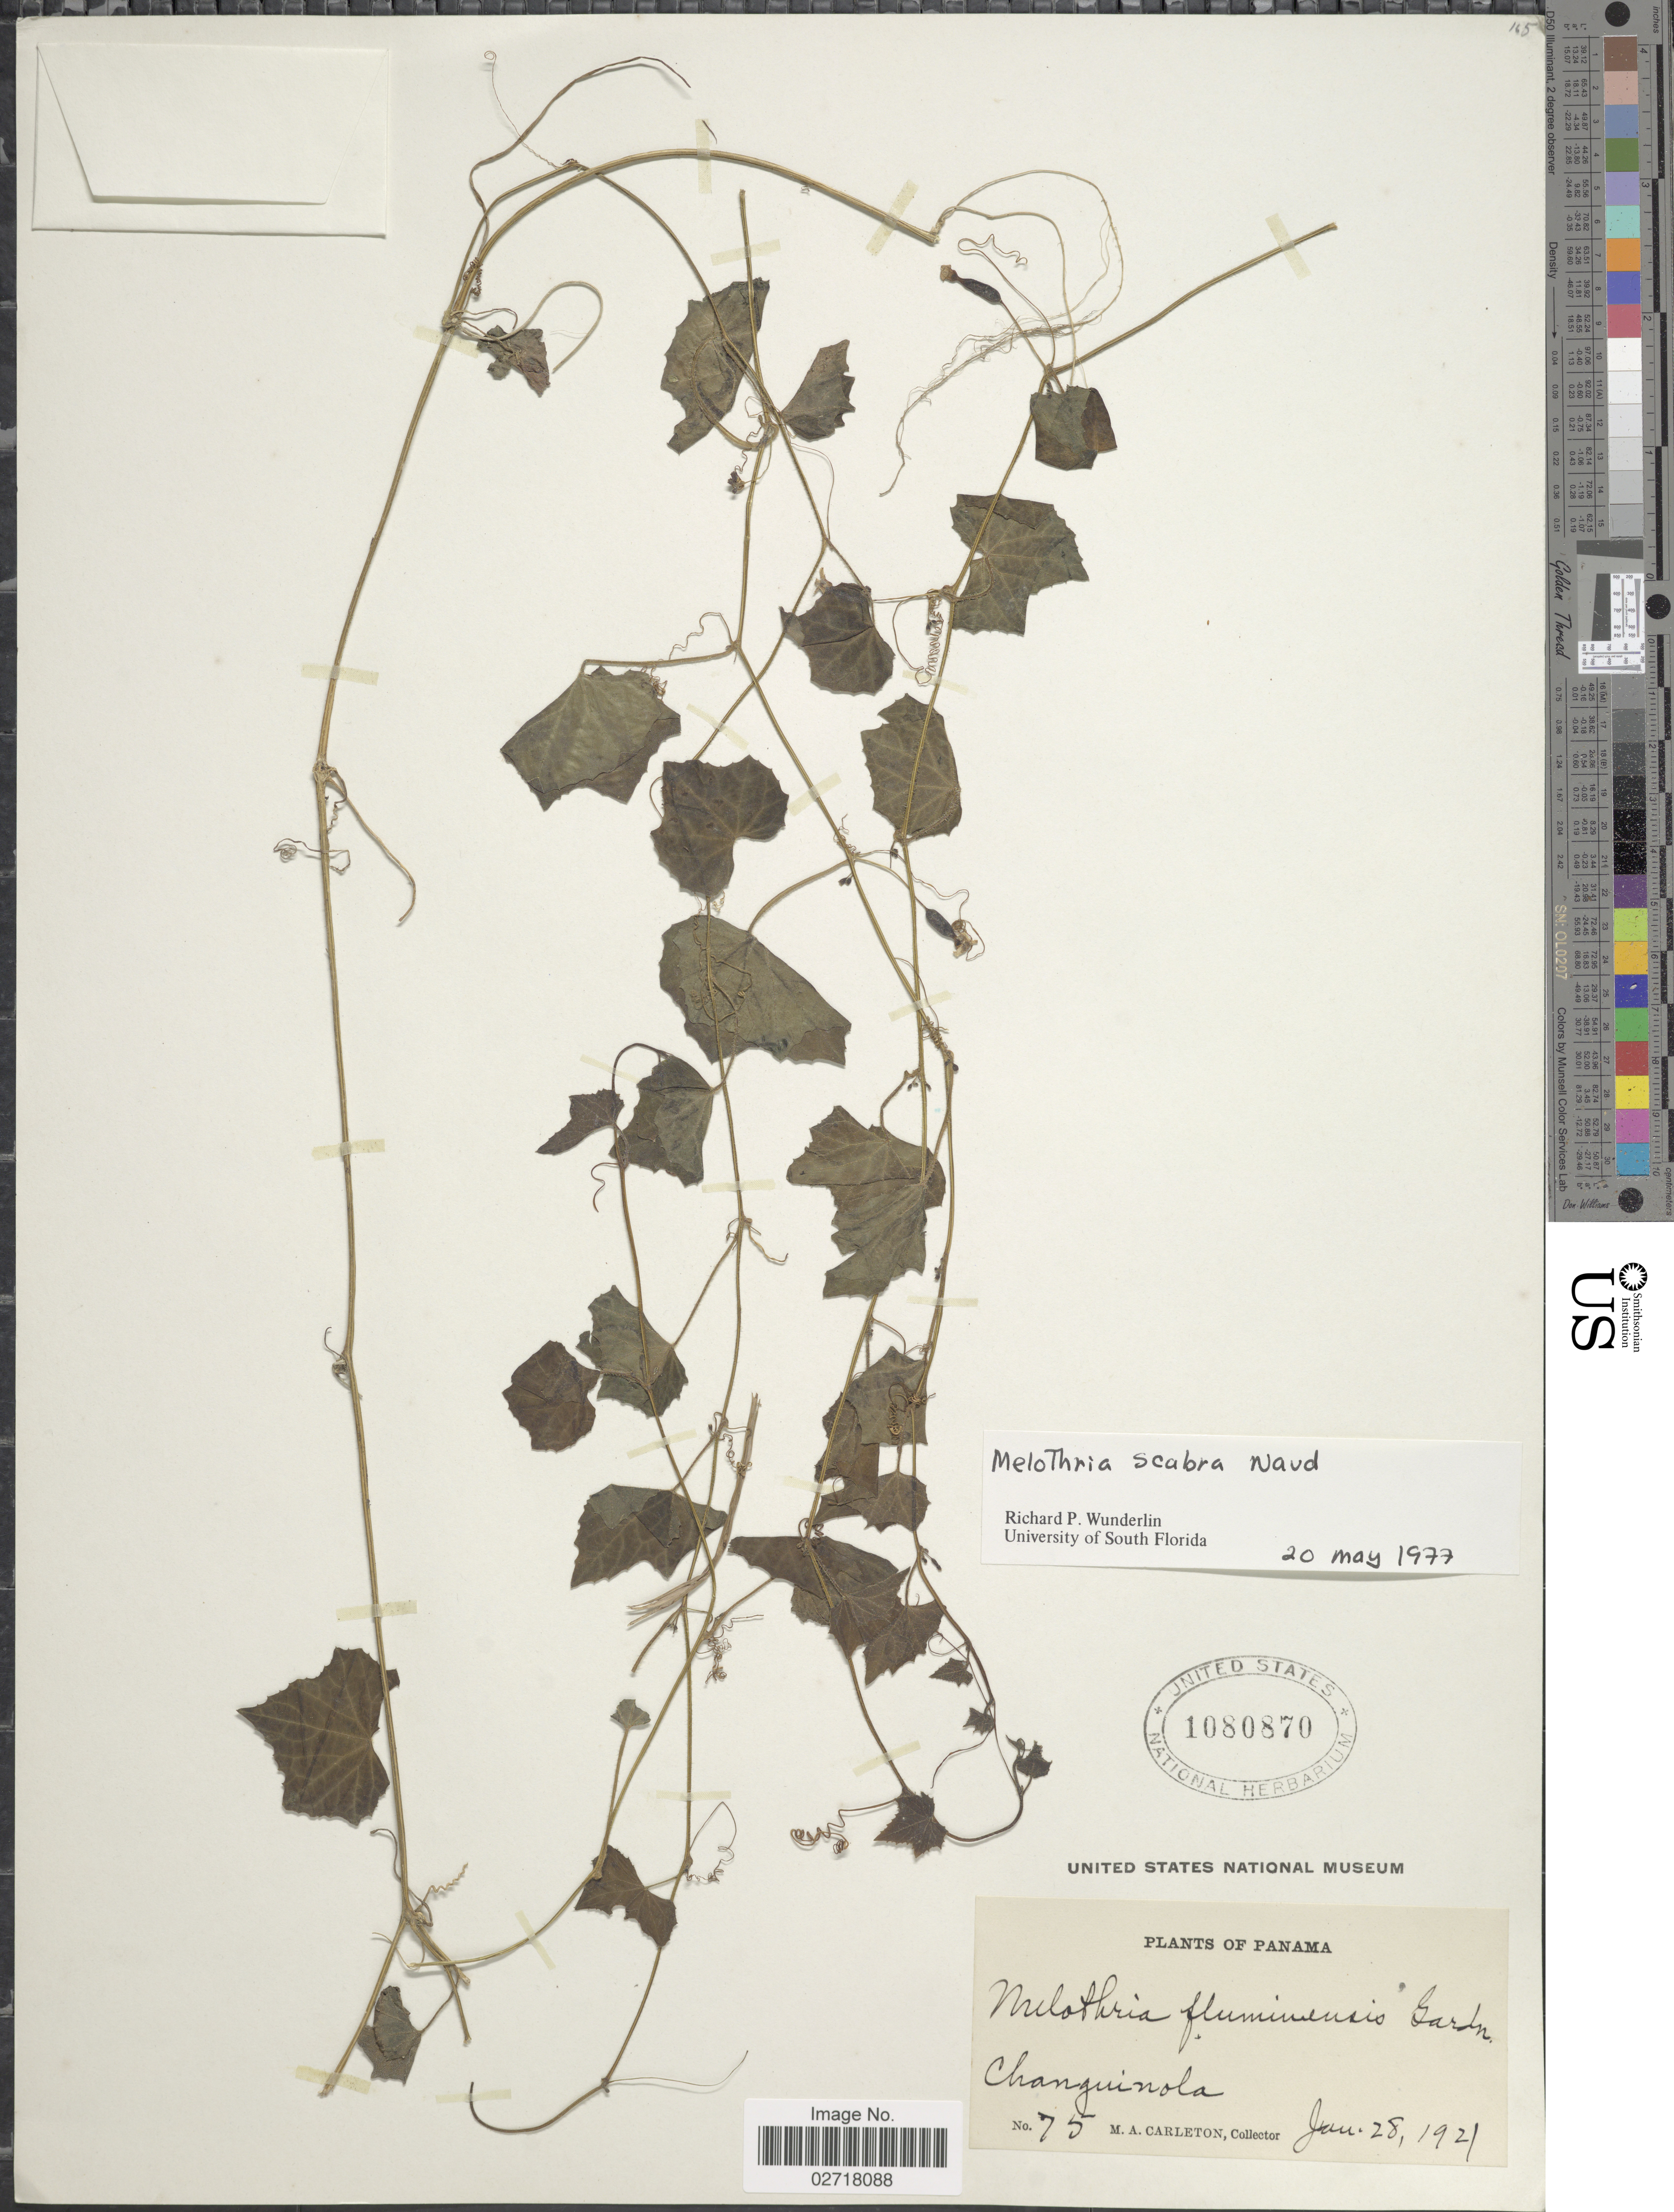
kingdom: Plantae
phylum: Tracheophyta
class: Magnoliopsida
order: Cucurbitales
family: Cucurbitaceae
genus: Melothria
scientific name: Melothria scabra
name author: Naudin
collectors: M. A. Carleton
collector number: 75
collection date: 1921-06-28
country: Panama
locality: Changuinola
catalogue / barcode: US 1080870